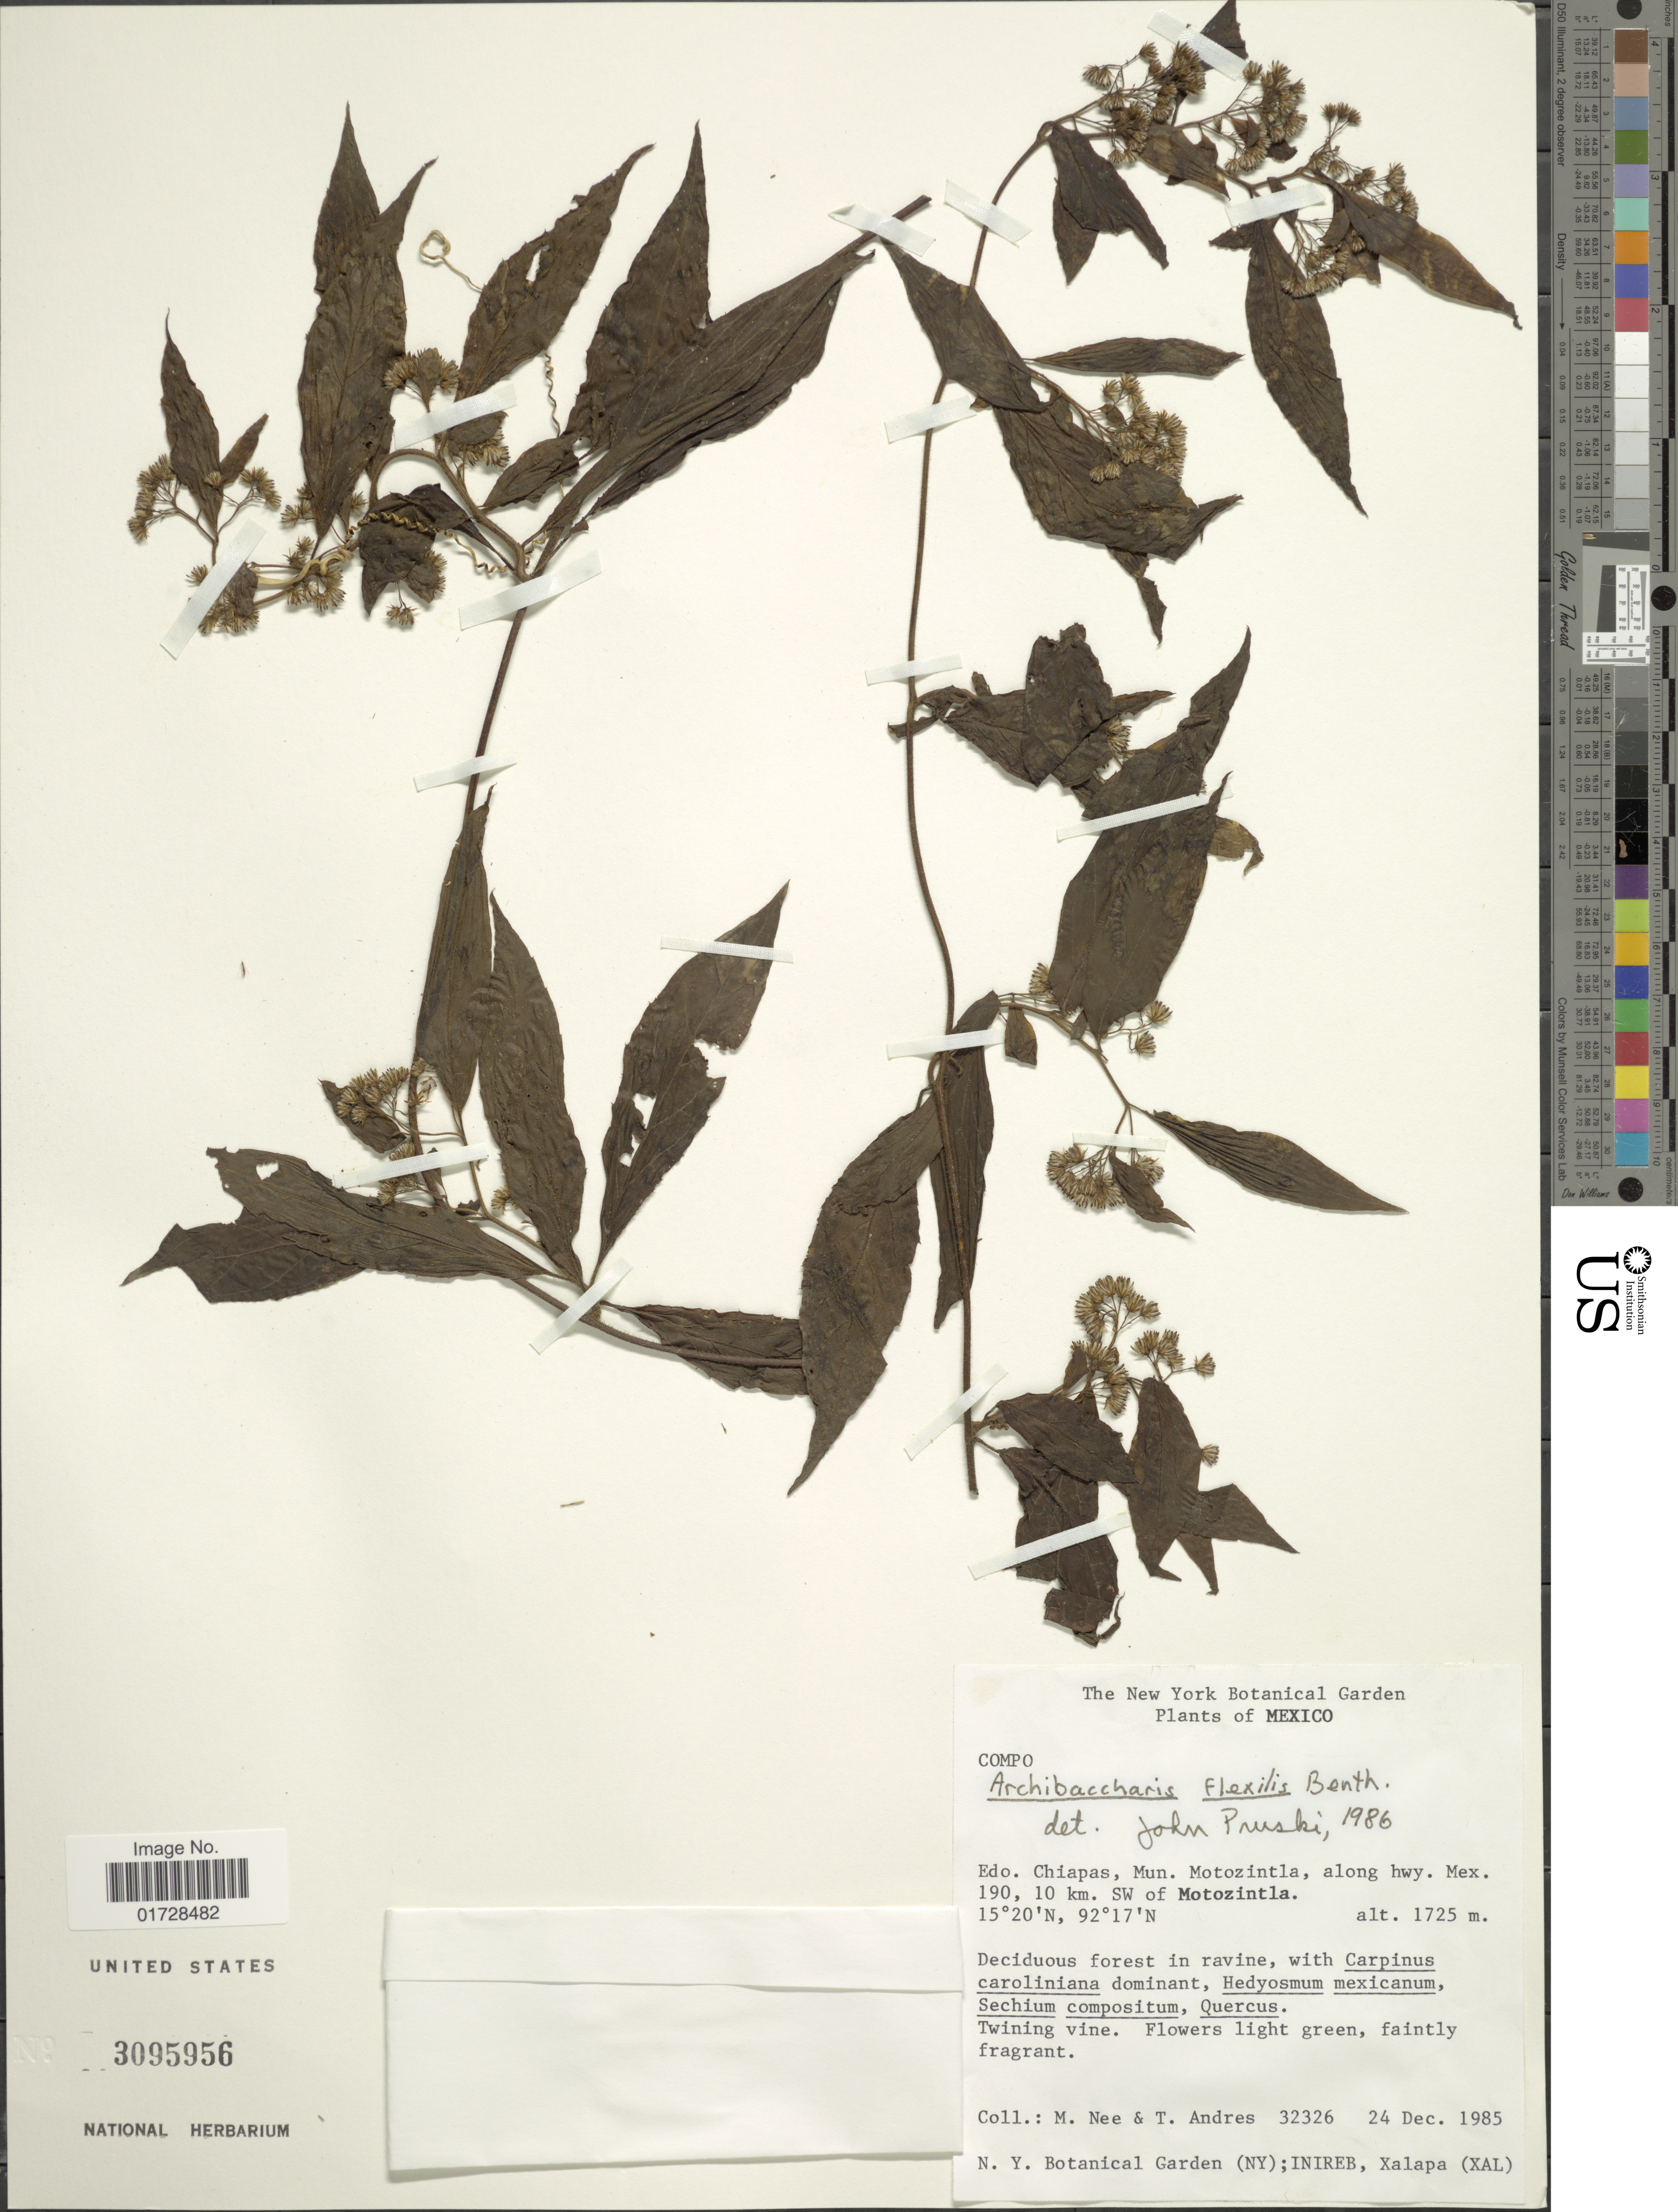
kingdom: Plantae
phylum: Tracheophyta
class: Magnoliopsida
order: Asterales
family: Asteraceae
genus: Archibaccharis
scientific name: Archibaccharis flexilis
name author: (S.F. Blake) S.F. Blake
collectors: M. Nee & T. Andres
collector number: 32326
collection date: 1985-12-24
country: Mexico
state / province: Chiapas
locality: Mun. Motozintla, along hwy. Mex. 190, 10 km SW of Motozintla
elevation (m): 1725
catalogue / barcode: US 3095956